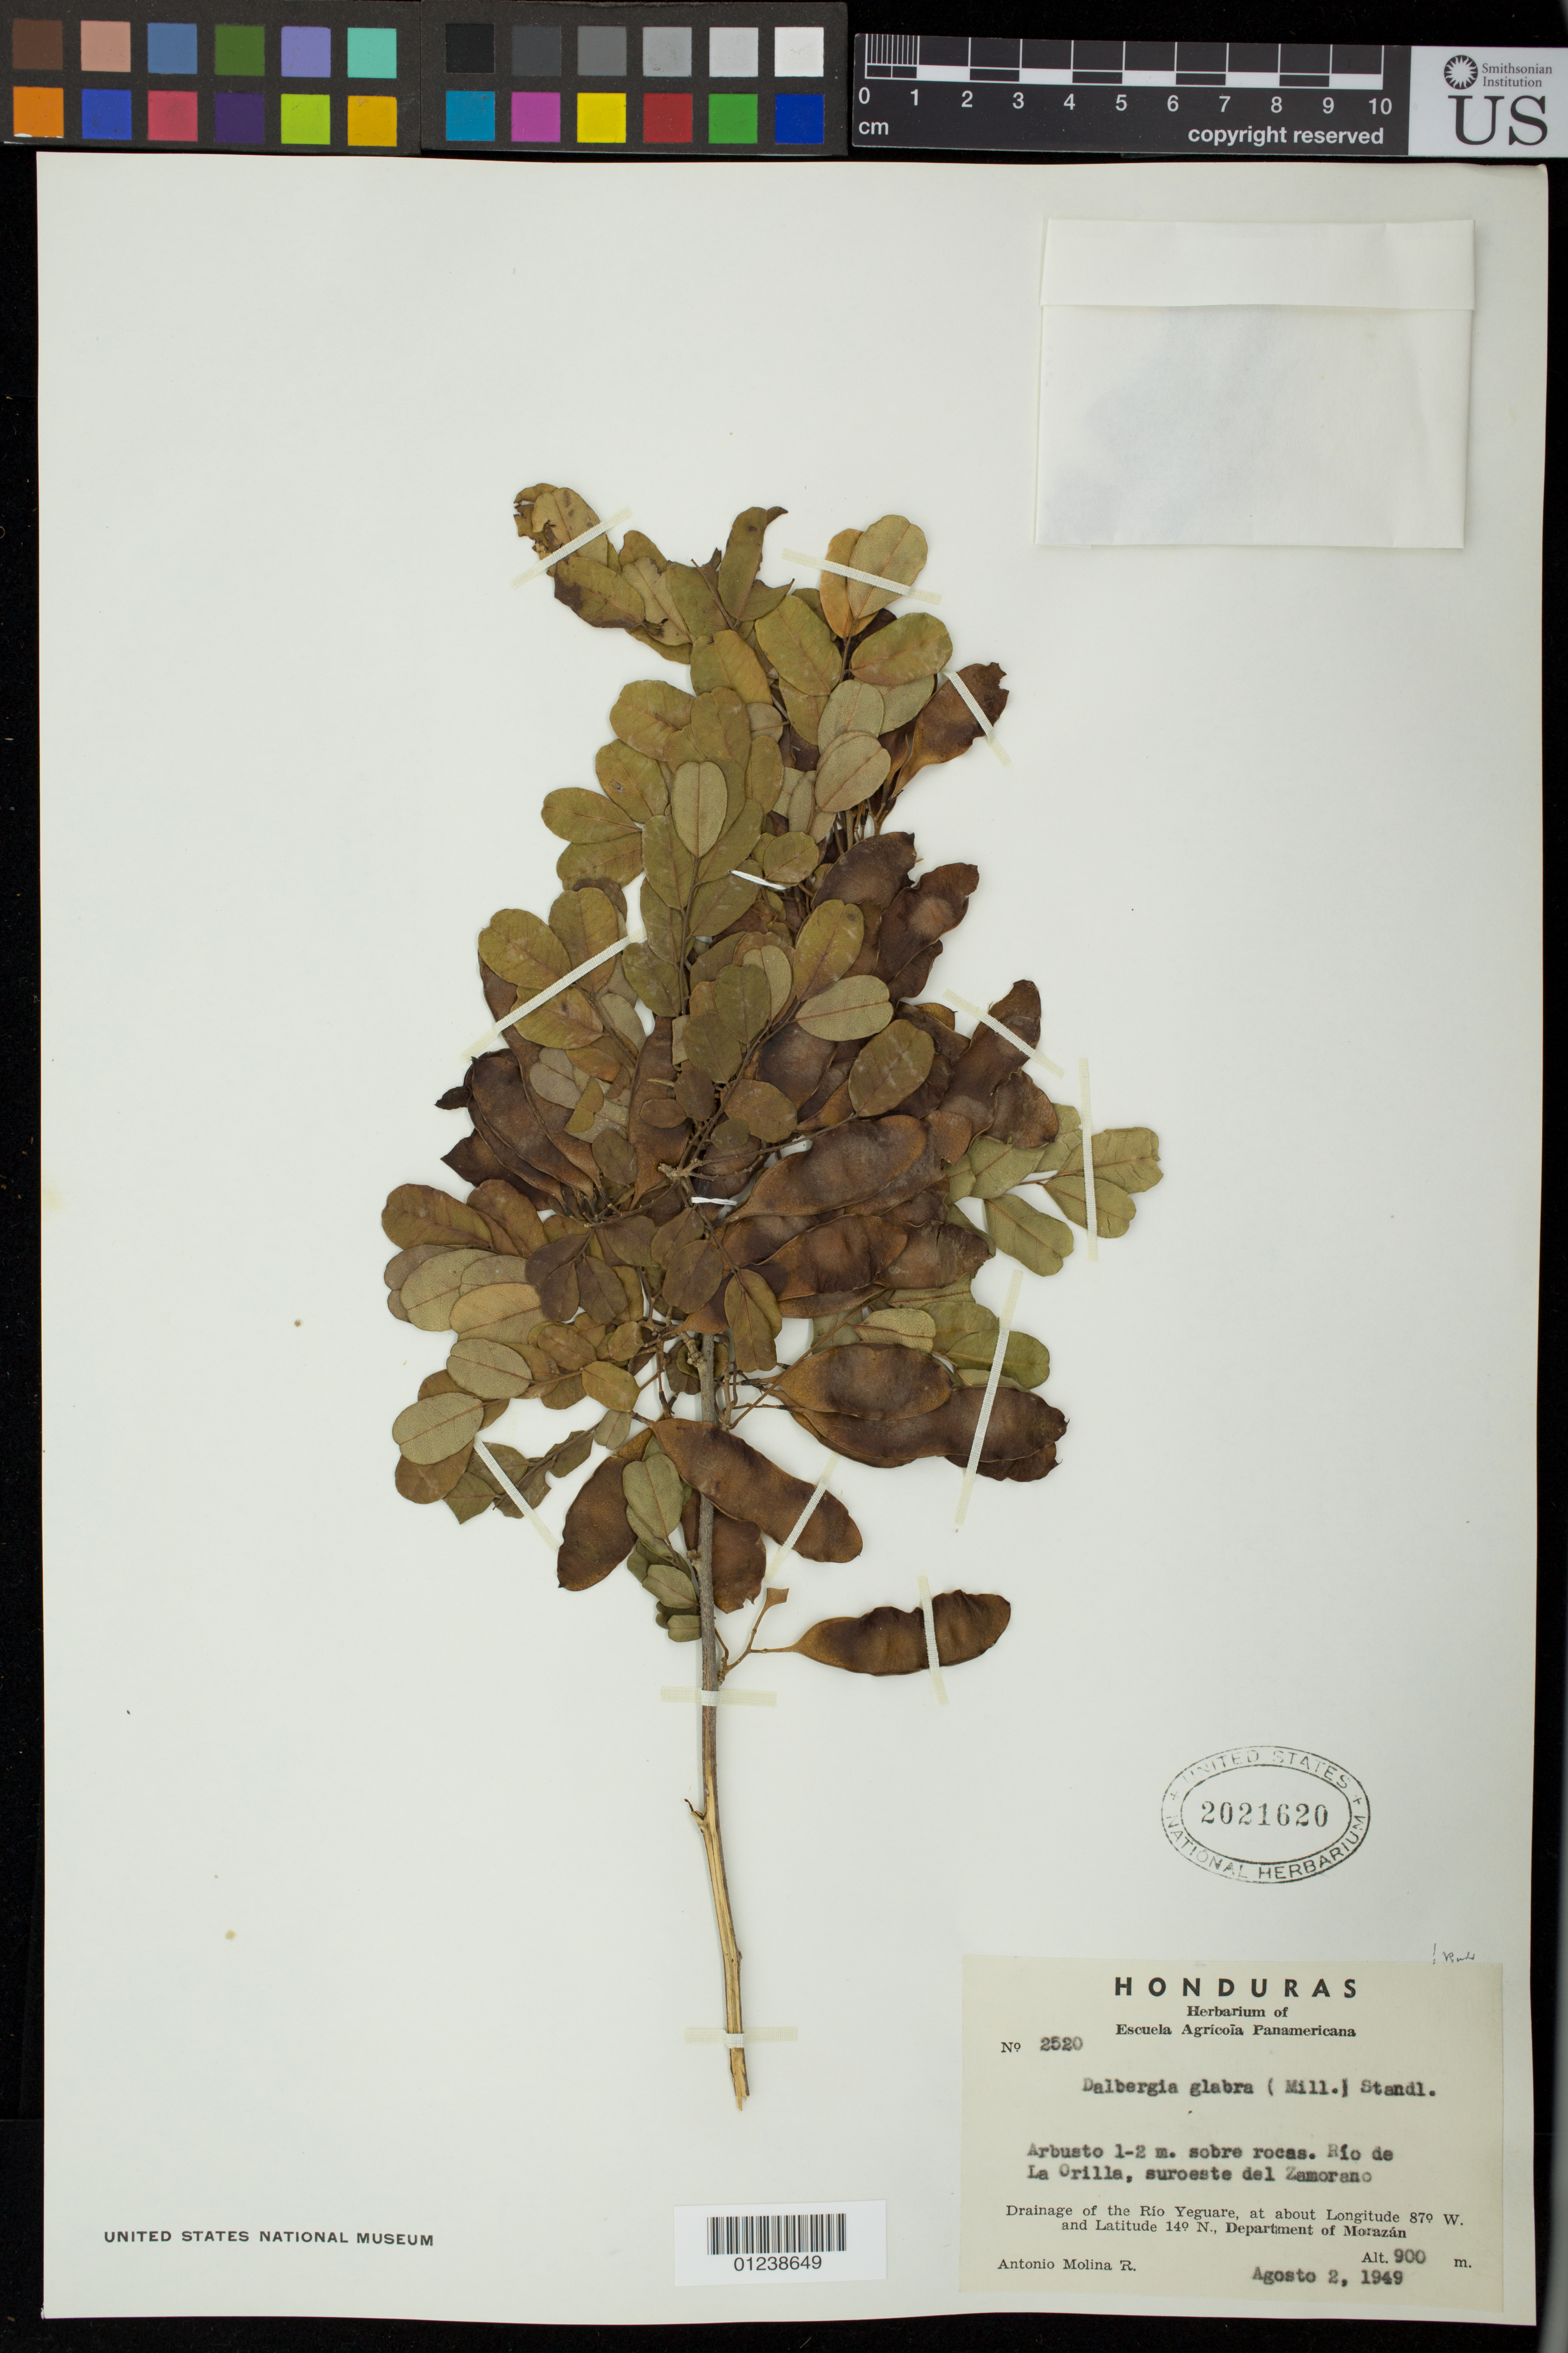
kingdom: Plantae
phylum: Tracheophyta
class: Magnoliopsida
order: Fabales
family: Fabaceae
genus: Dalbergia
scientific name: Dalbergia glabra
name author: (Mill.) Standl.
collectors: A. Molina R.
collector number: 2520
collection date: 1949-08-02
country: Honduras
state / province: Fco. Morazán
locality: Rio de La Orilla, suroeste del Zamorano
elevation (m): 900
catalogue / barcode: US 2021620